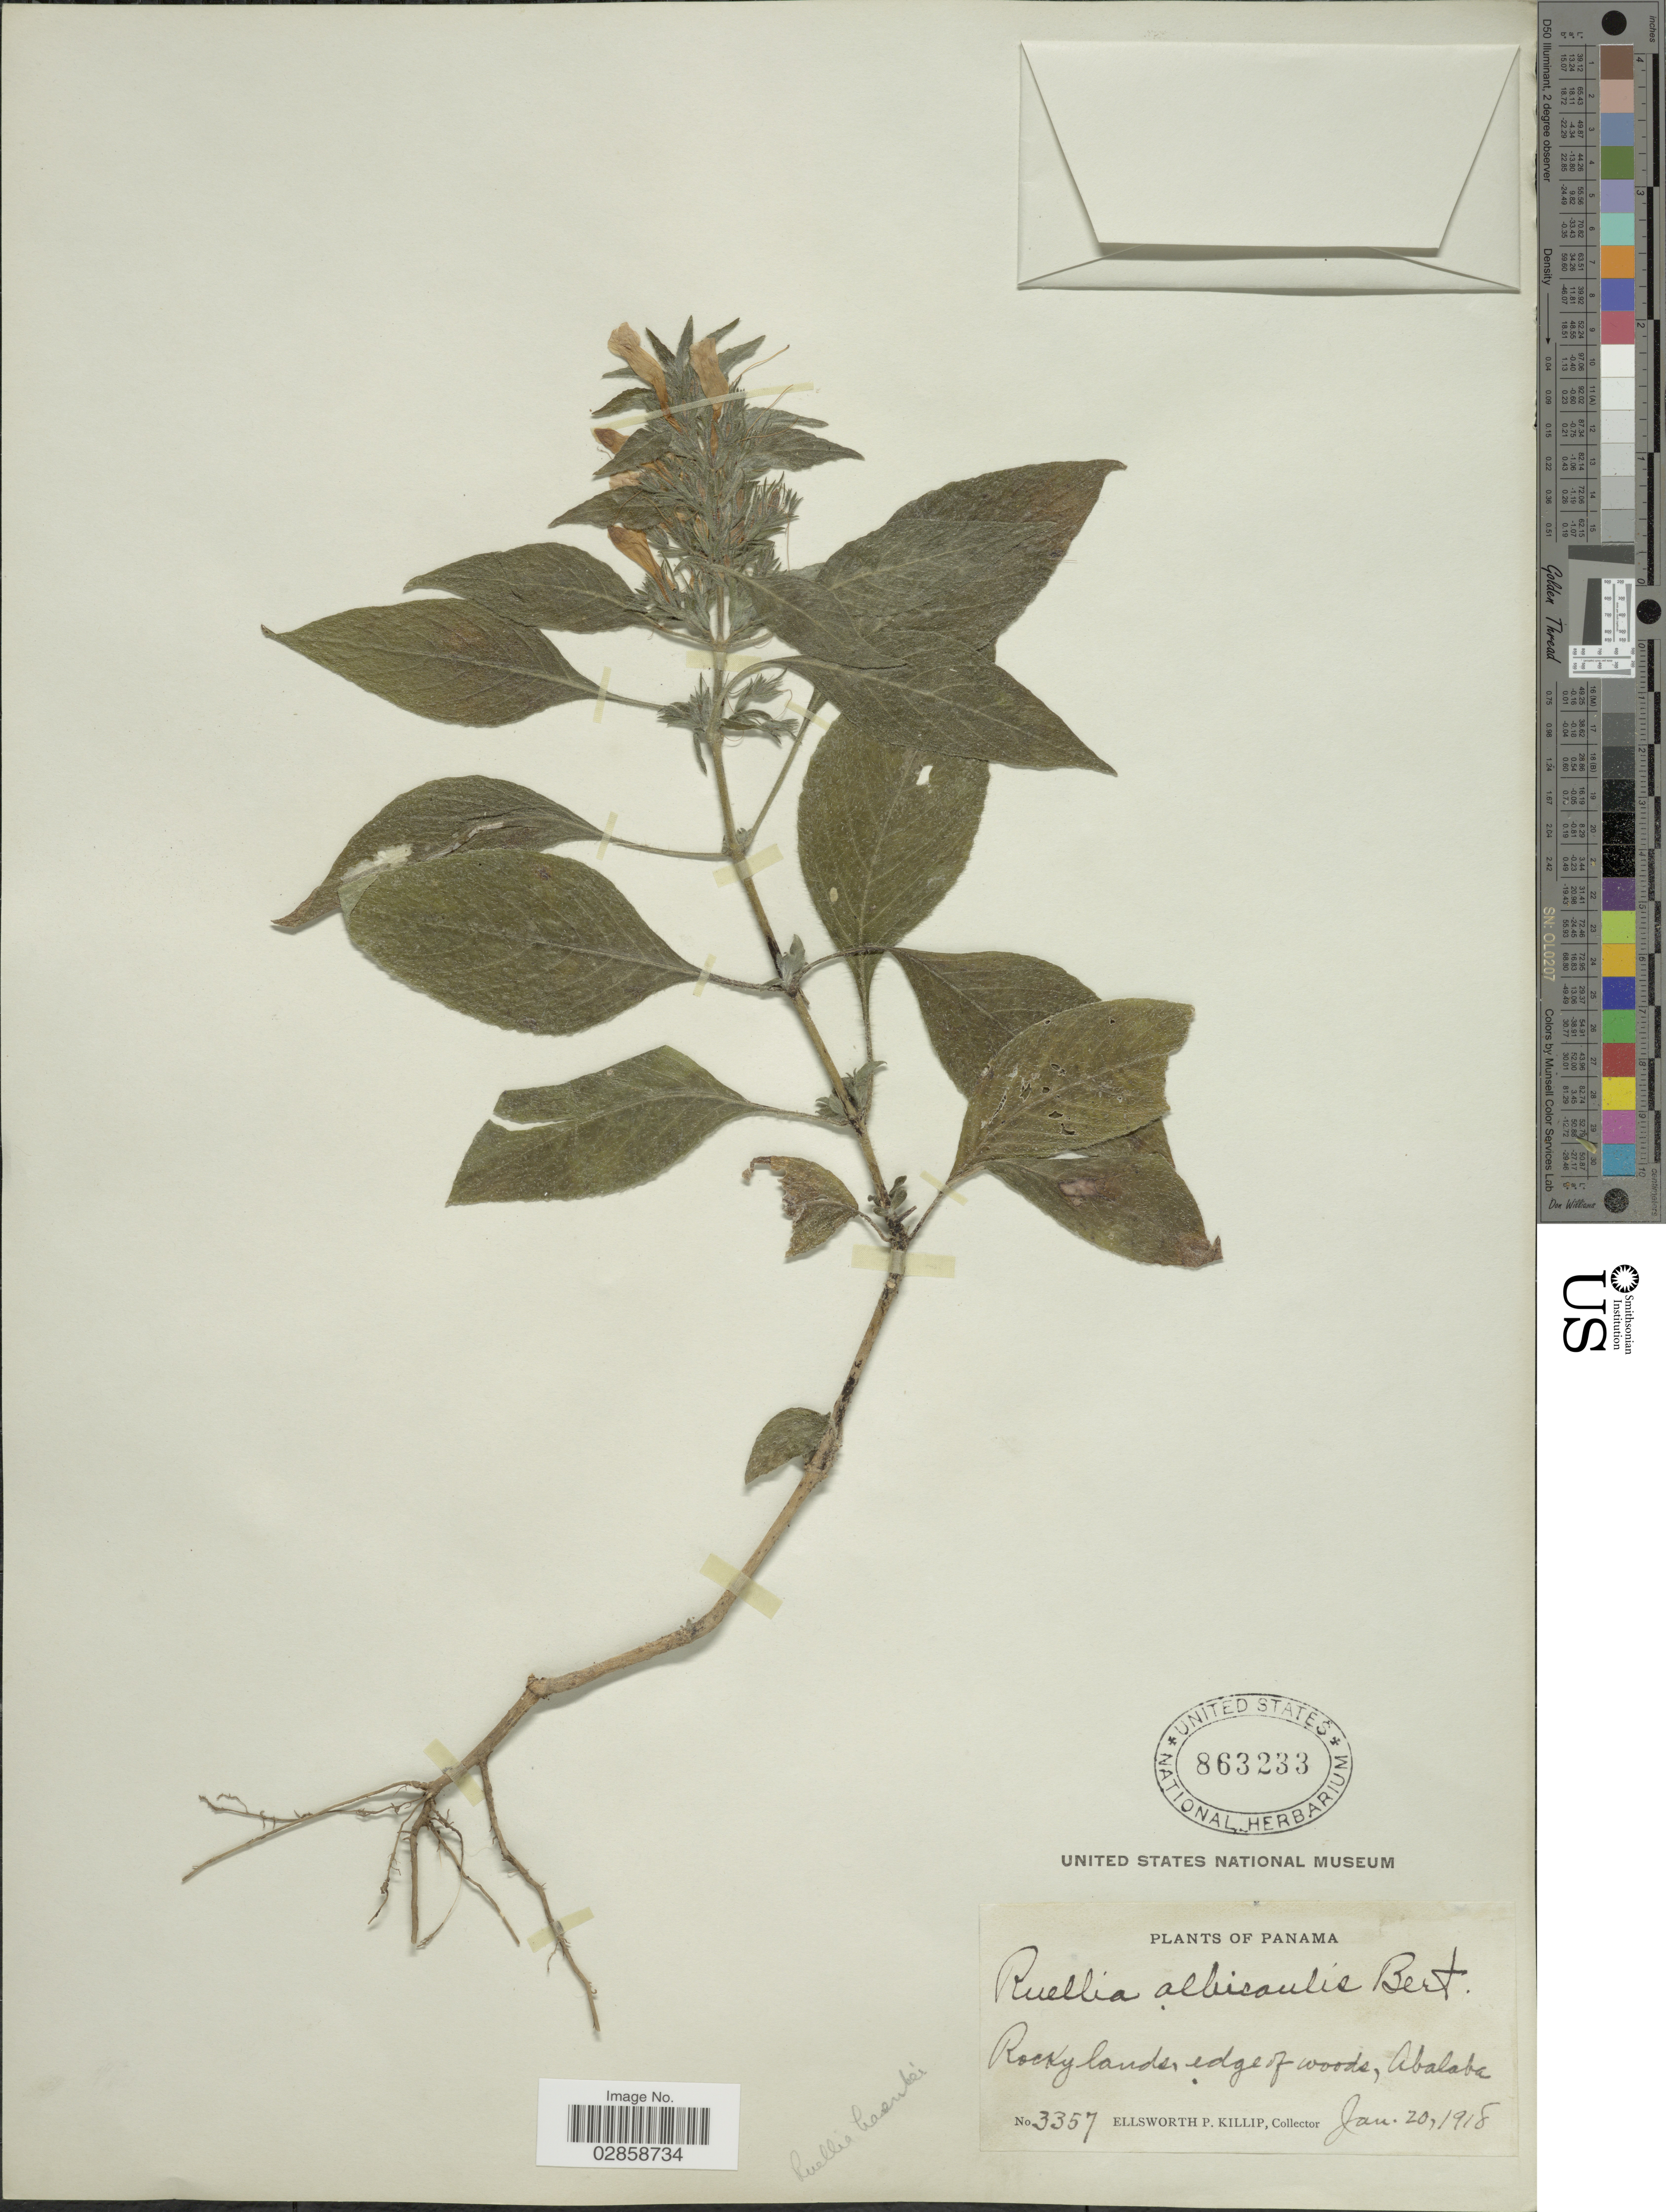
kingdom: Plantae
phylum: Tracheophyta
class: Magnoliopsida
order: Lamiales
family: Acanthaceae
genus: Ruellia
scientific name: Ruellia inundata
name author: Kunth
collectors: E. P. Killip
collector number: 3357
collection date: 1918-01-20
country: Panama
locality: Abalaba.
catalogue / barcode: US 863233